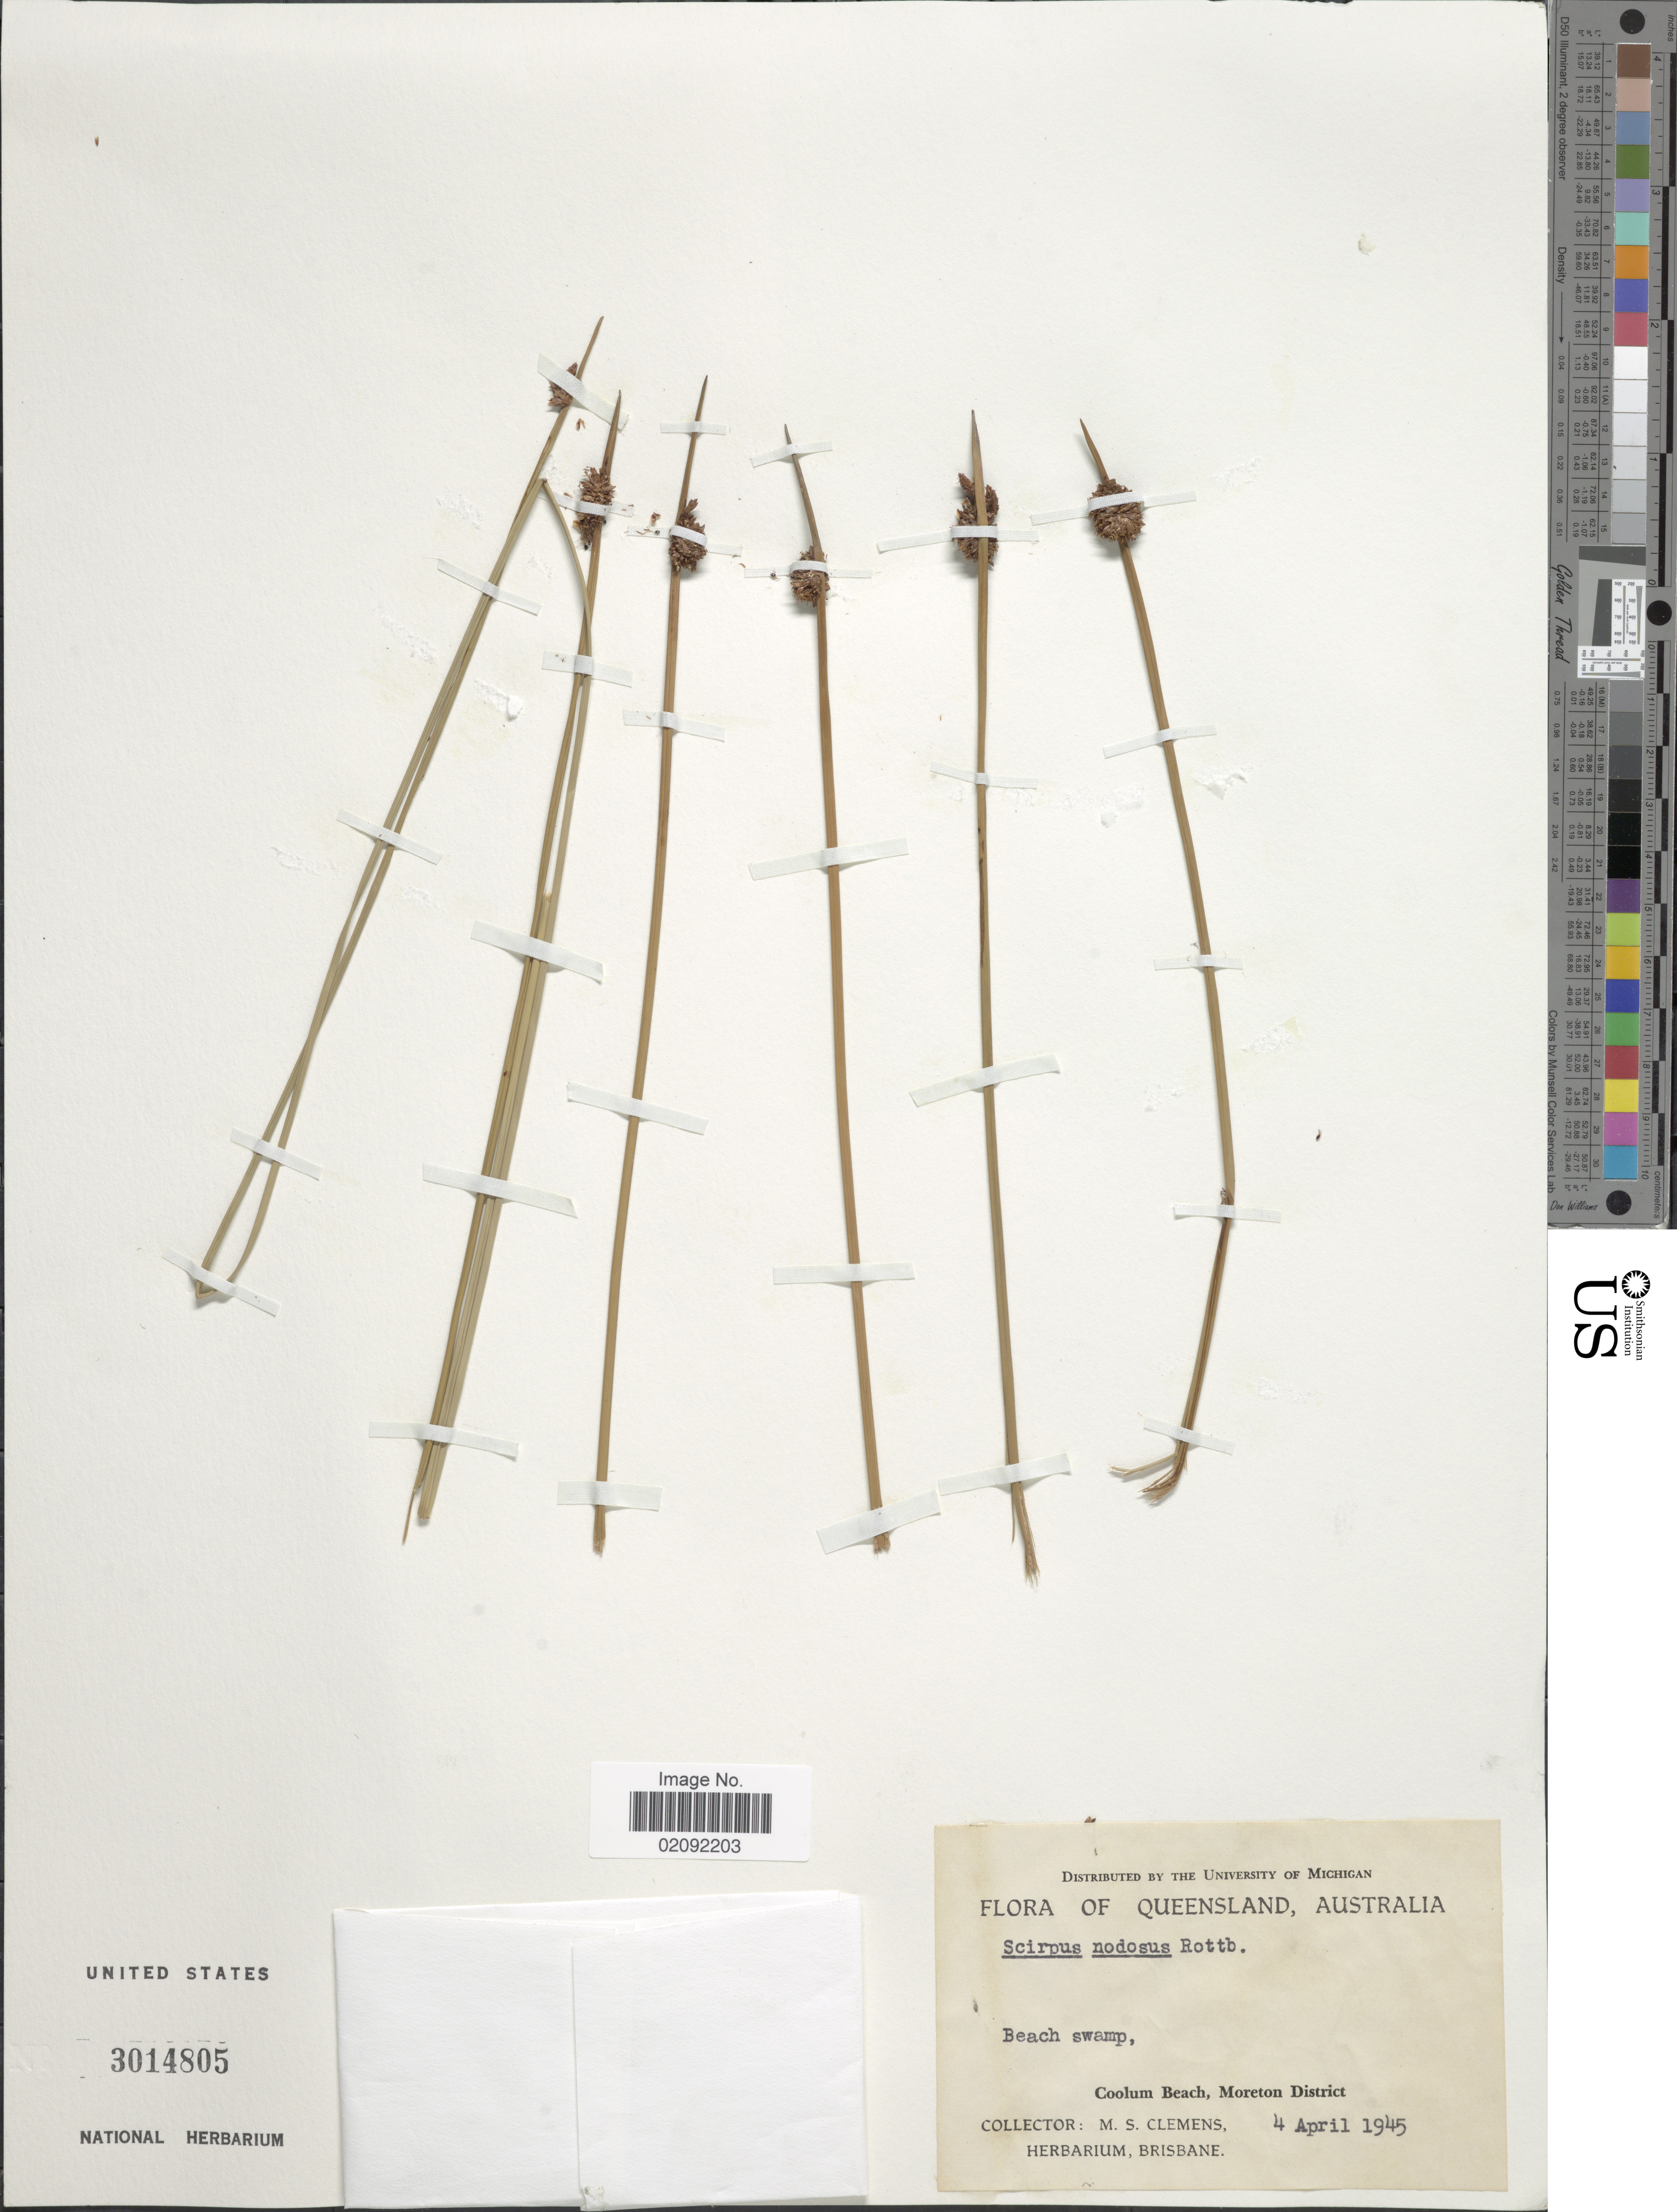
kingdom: Plantae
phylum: Tracheophyta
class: Liliopsida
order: Poales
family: Cyperaceae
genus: Ficinia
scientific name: Ficinia nodosa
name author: (Rottb.) Goetgh. et al.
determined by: Strong, M. T., (US), Smithsonian Institution - National Museum of Natural History (UNITED STATES)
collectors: M. S. Clemens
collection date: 1945-04-04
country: Australia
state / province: Queensland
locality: Beach swamp, Coolum Beach, Moreton District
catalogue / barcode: US 3014805